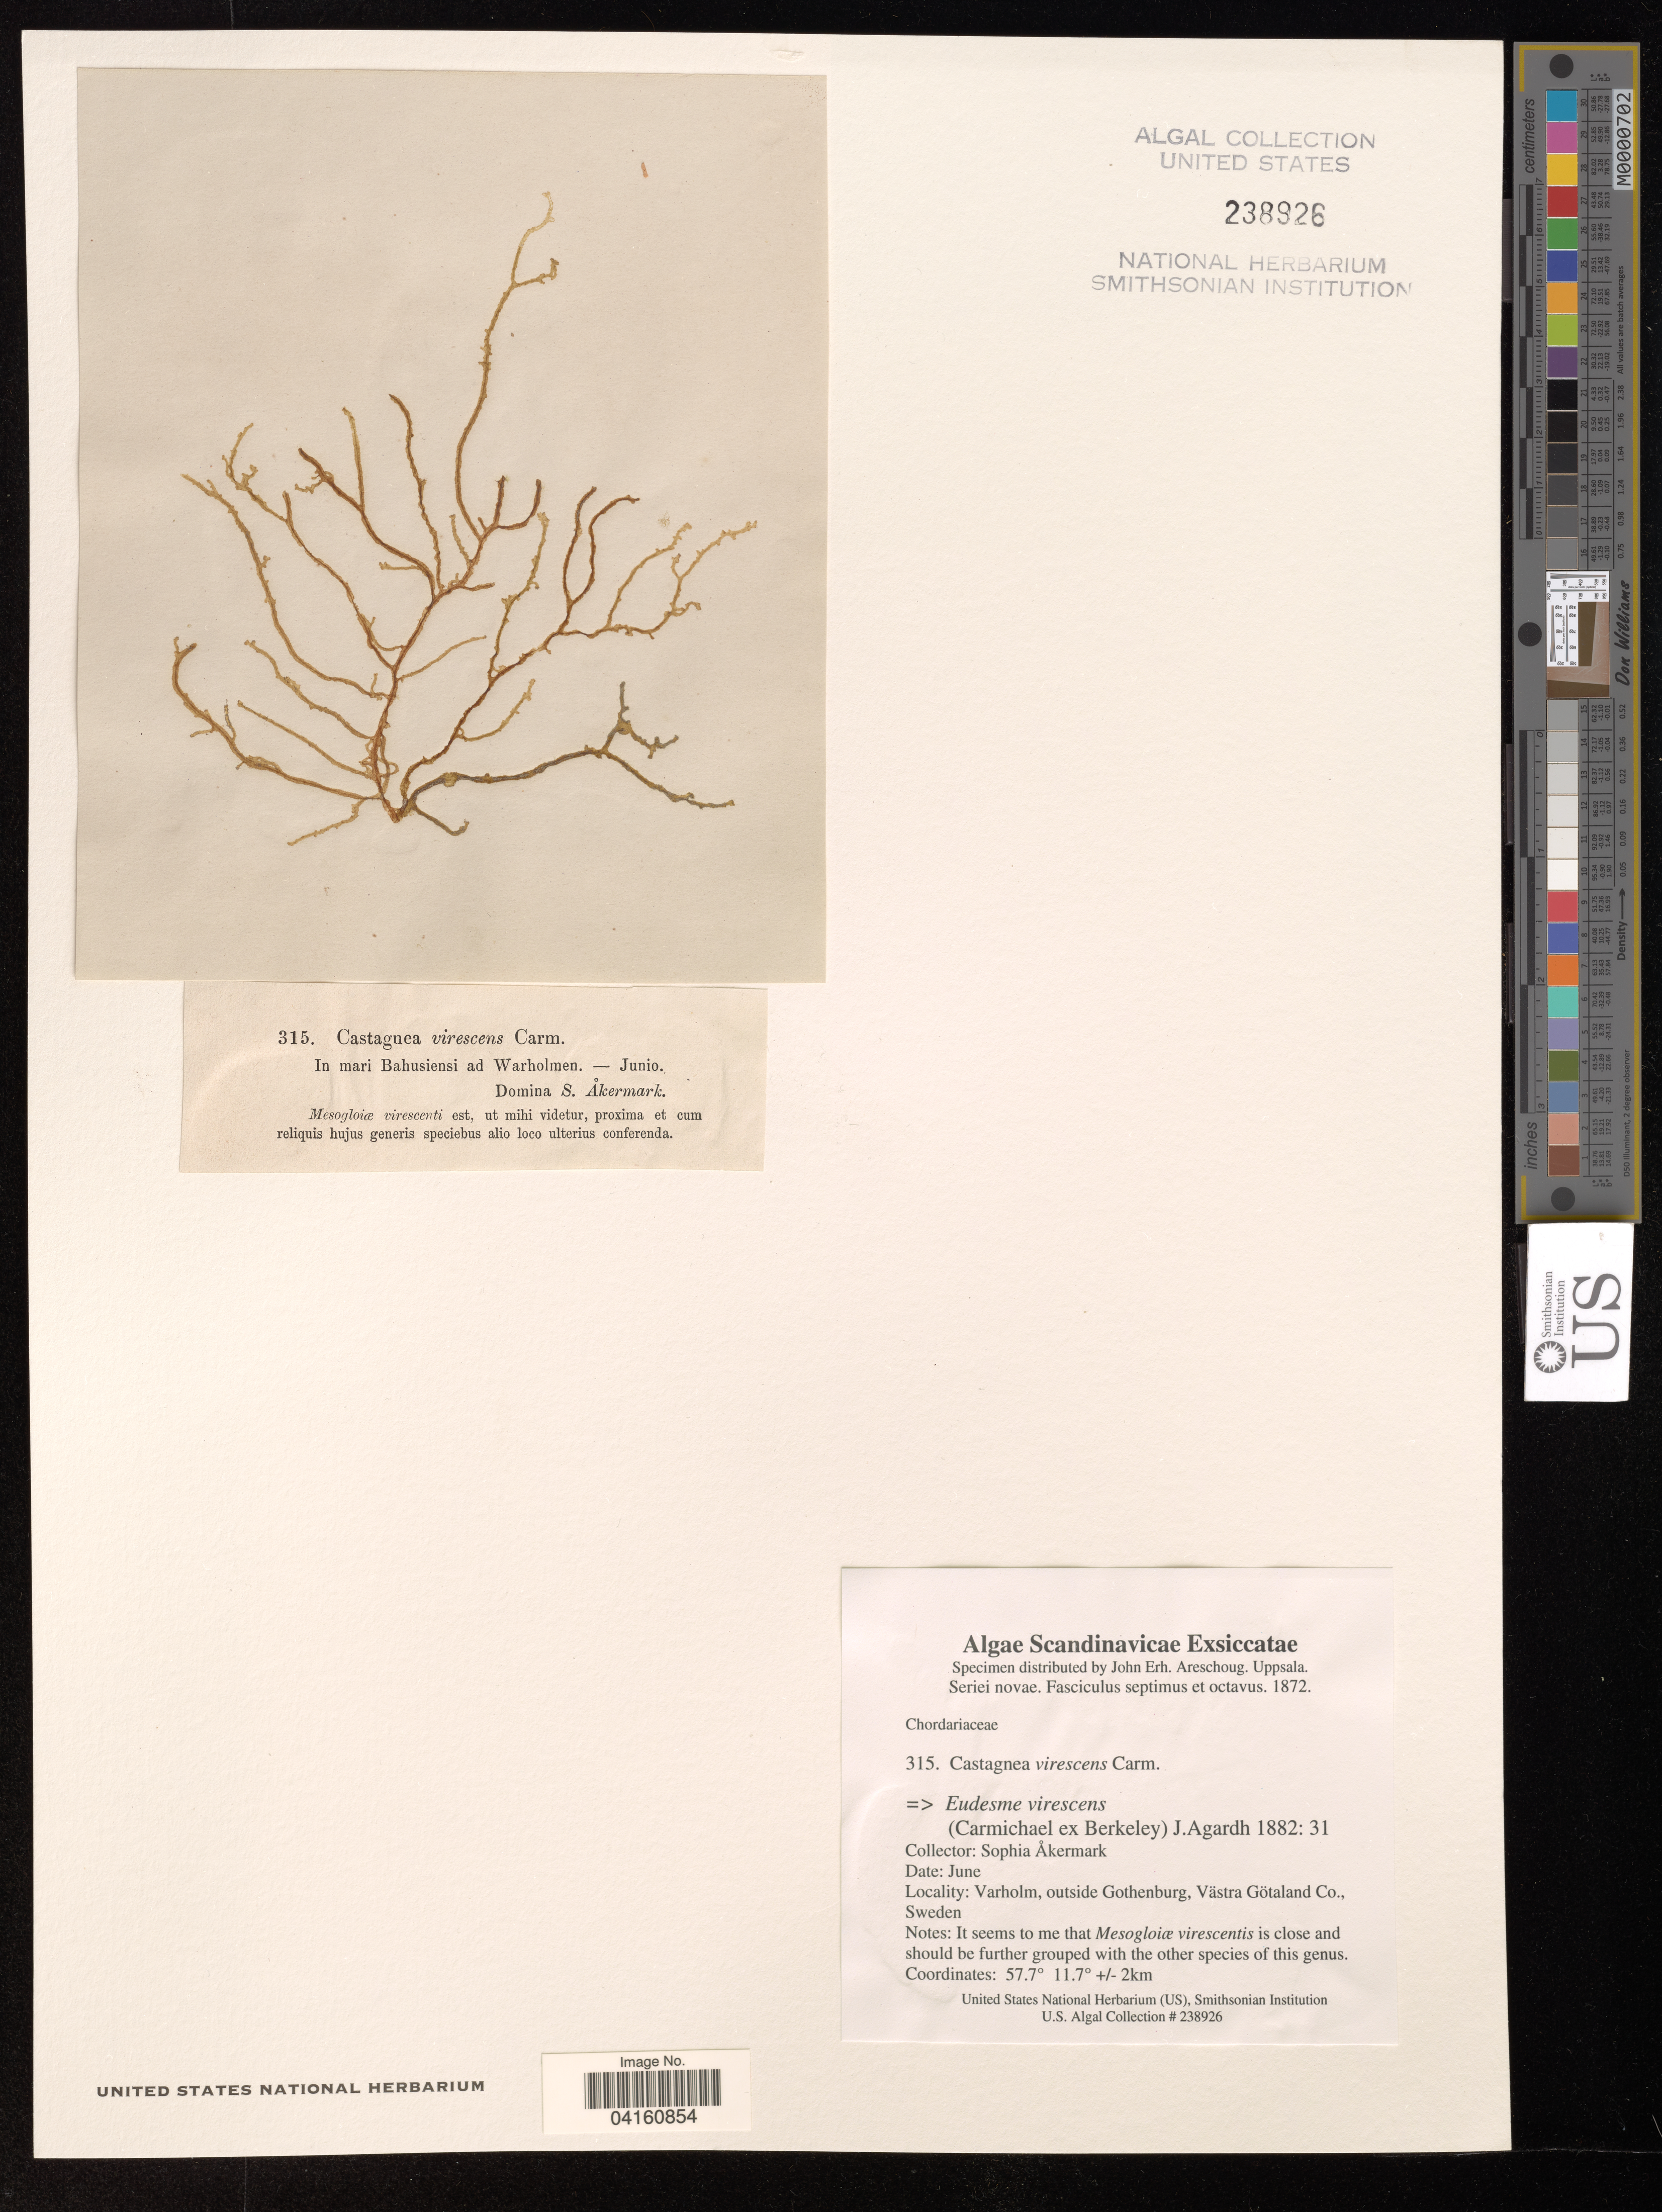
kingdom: Chromista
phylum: Ochrophyta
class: Phaeophyceae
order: Ectocarpales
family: Chordariaceae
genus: Eudesme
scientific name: Eudesme virescens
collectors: S. Akermark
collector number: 315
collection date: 1872-06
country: Sweden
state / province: Västra Götaland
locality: Varholm, outside Gothenburg.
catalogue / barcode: US 238926